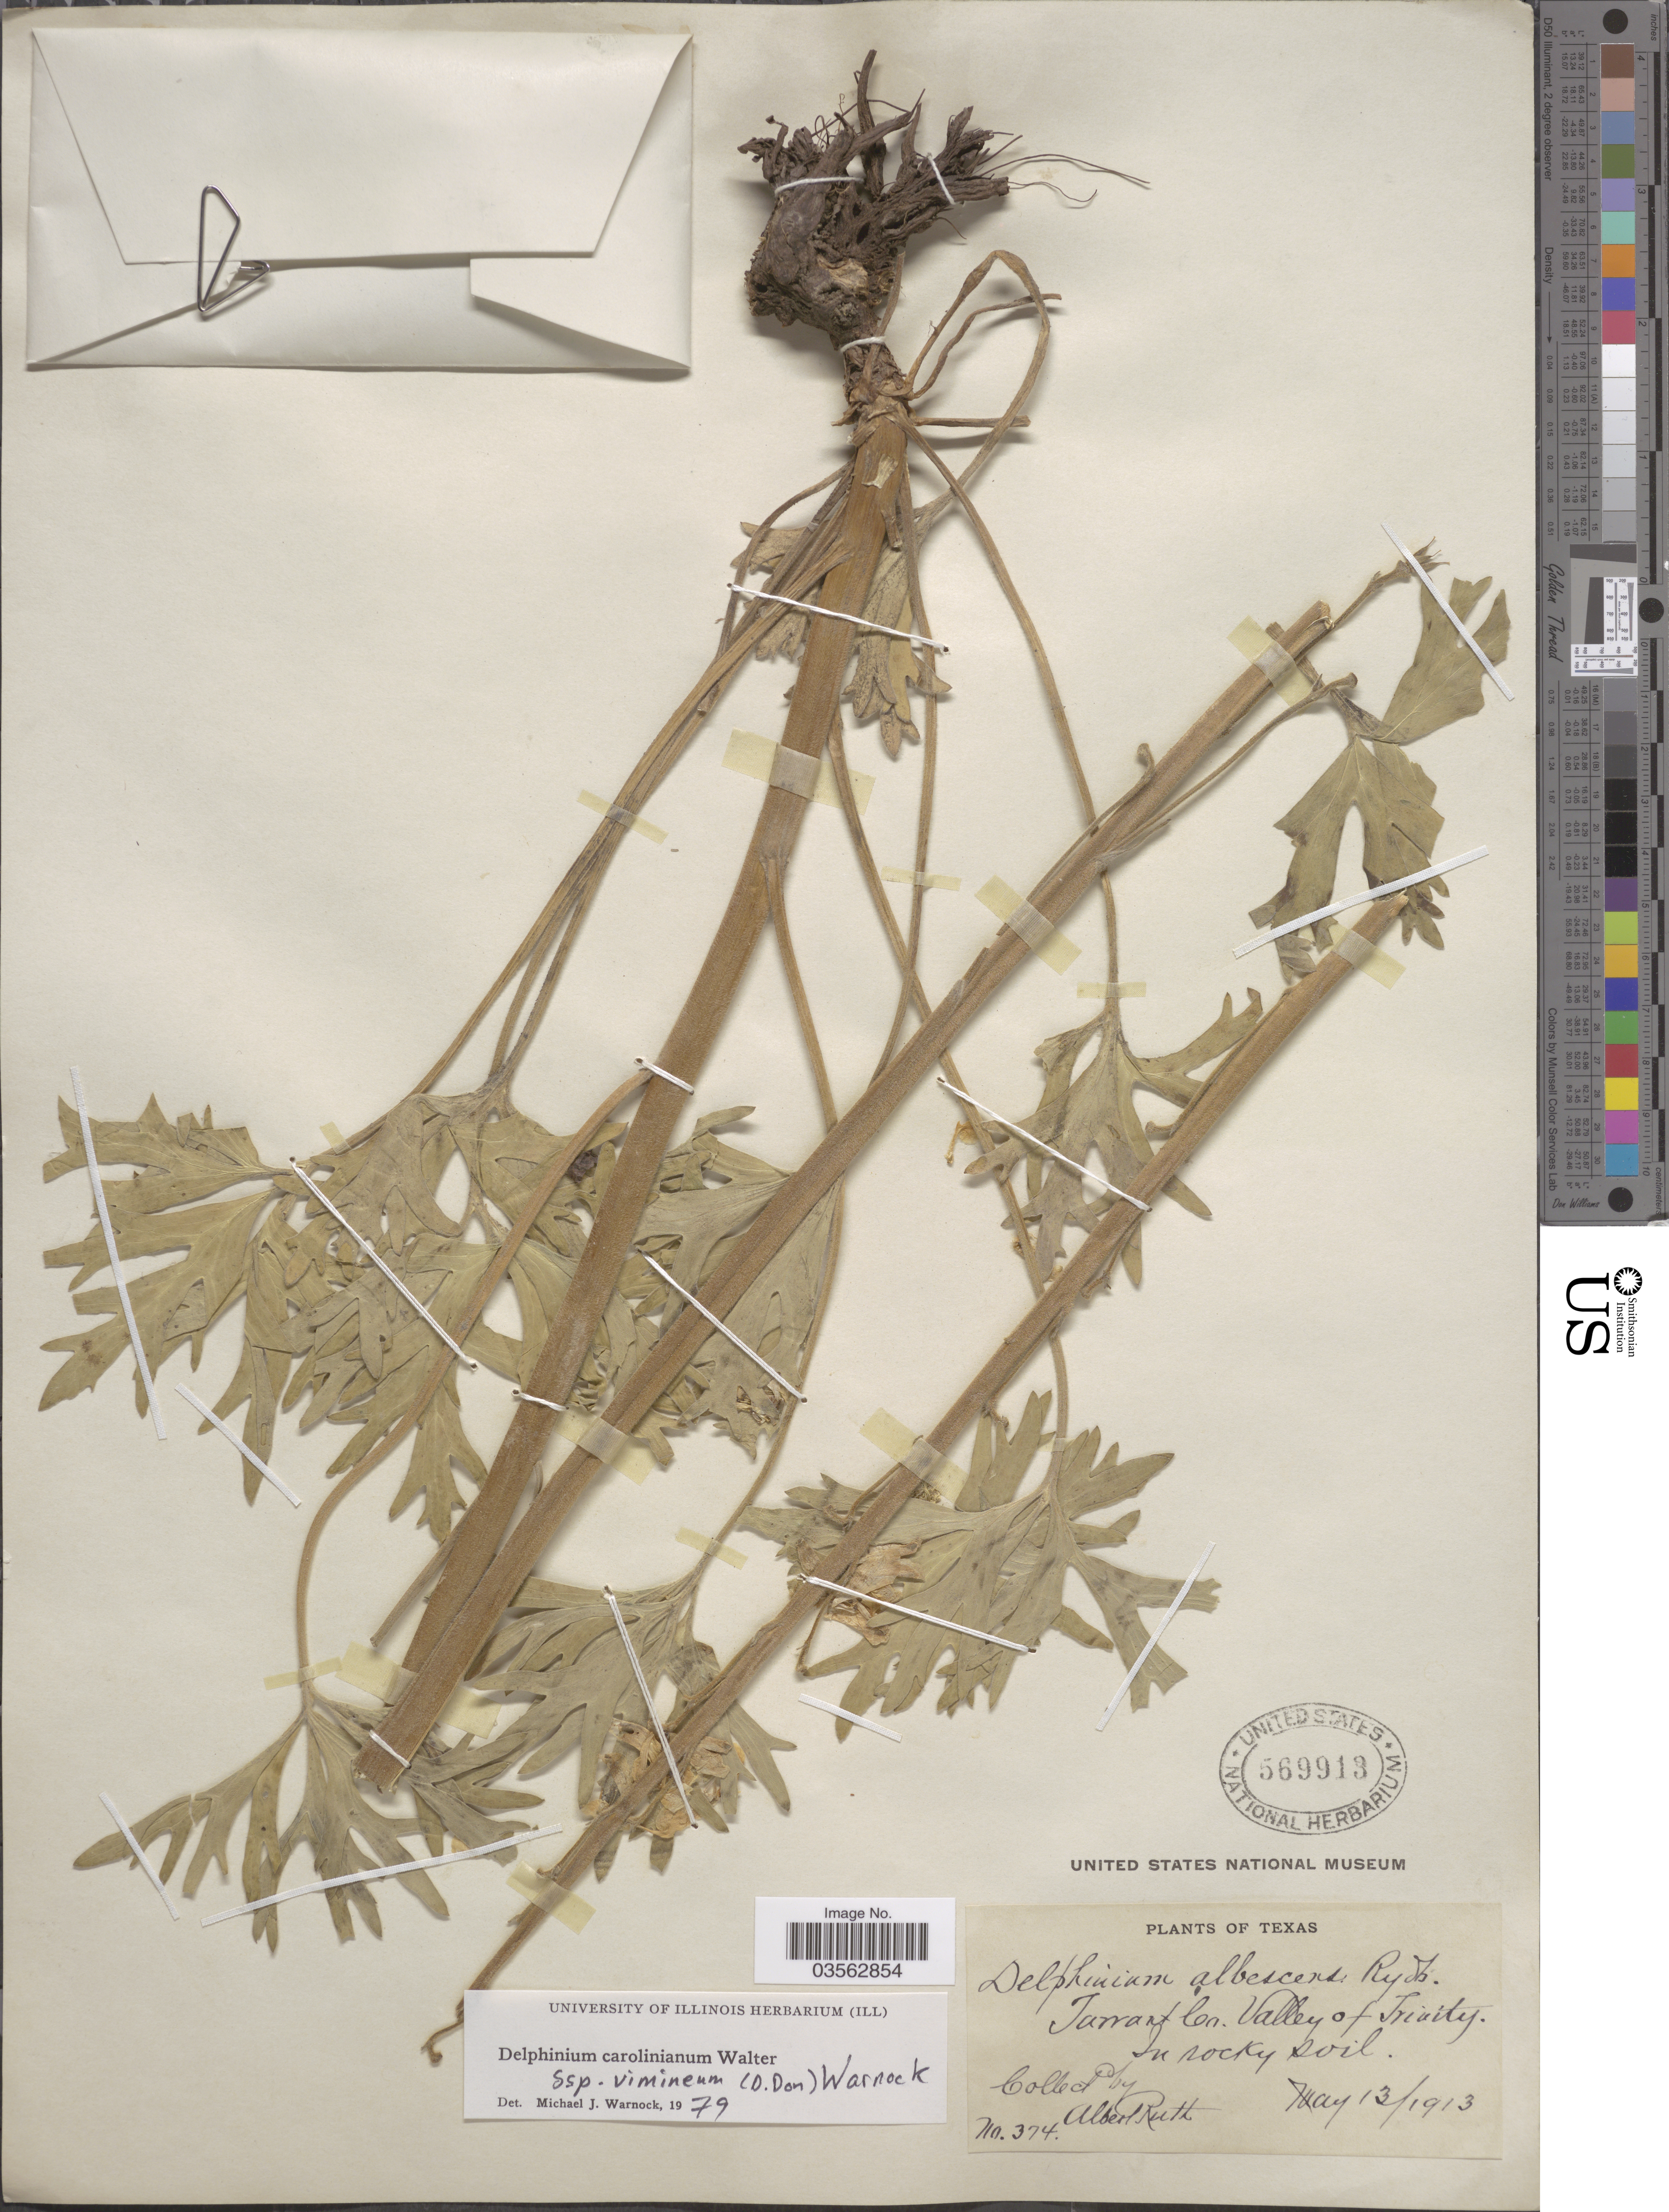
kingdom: Plantae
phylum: Tracheophyta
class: Magnoliopsida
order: Ranunculales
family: Ranunculaceae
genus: Delphinium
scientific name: Delphinium carolinianum subsp. vimineum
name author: Walter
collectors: A. Ruth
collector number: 374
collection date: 1913-05-13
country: United States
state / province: Texas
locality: Tarrant Co. Valley of Trinity.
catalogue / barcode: US 569913